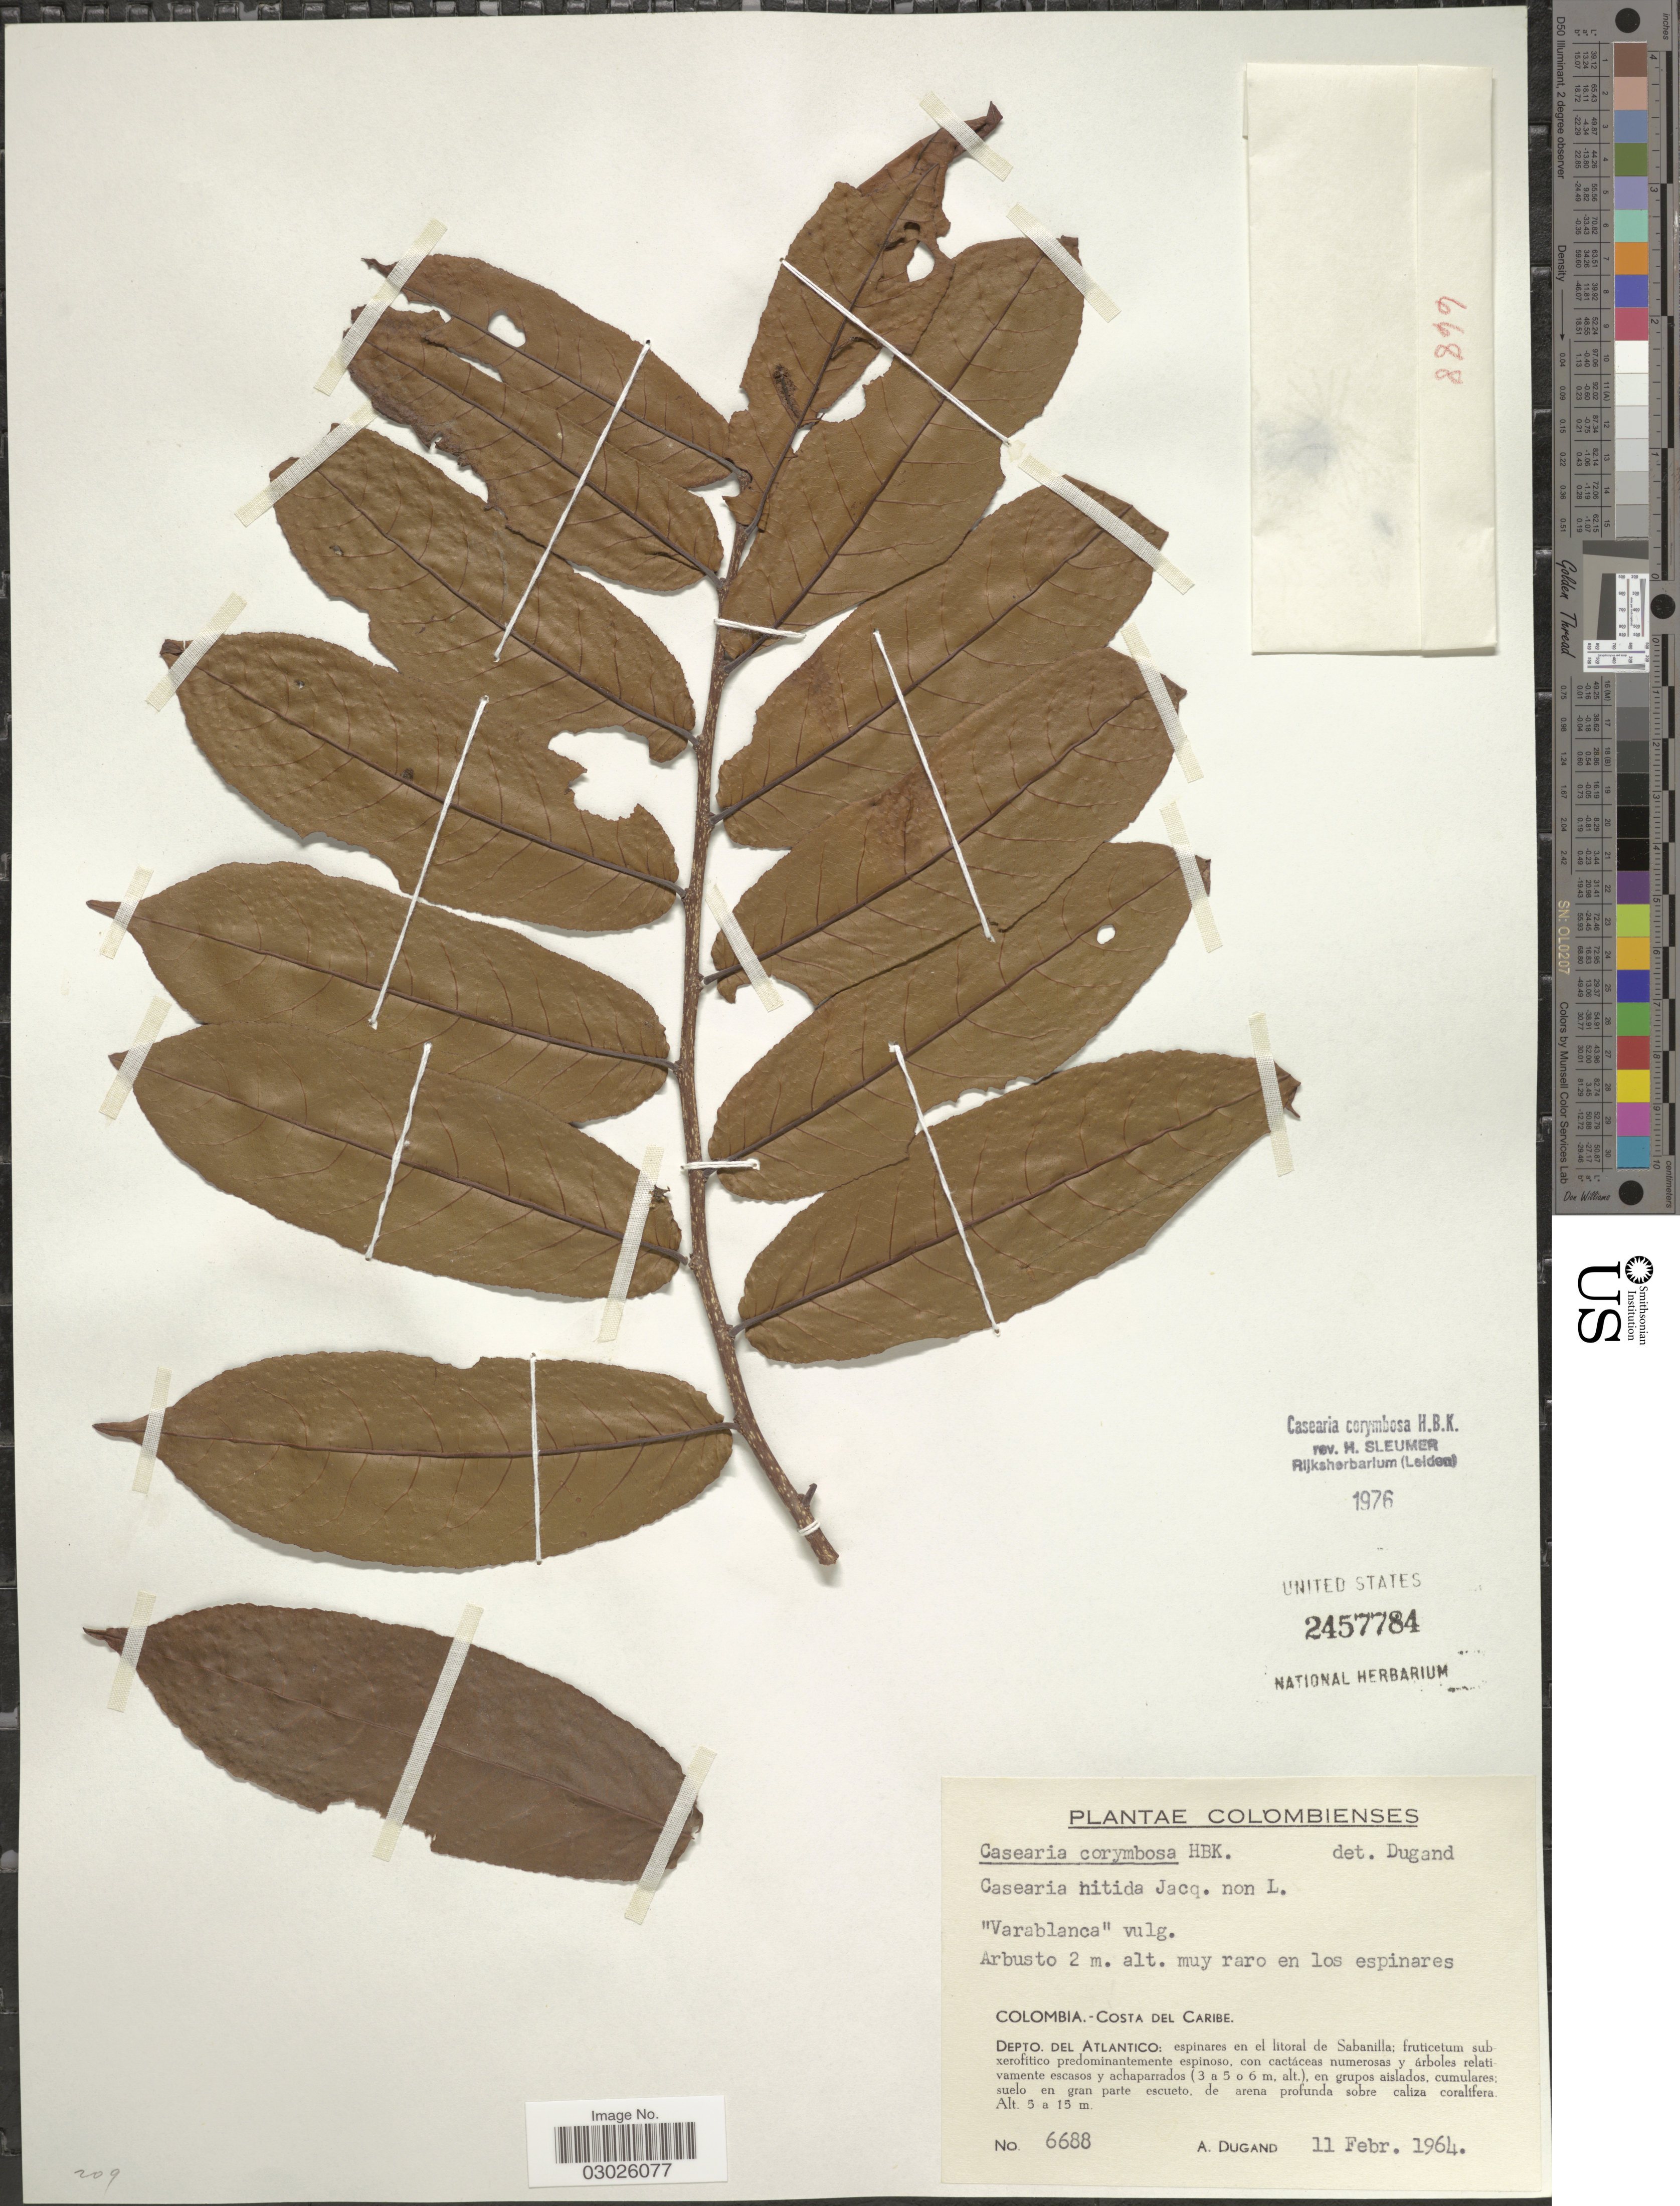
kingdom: Plantae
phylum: Tracheophyta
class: Magnoliopsida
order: Malpighiales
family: Salicaceae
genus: Casearia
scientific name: Casearia corymbosa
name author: Kunth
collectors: A. Dugand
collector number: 6688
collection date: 1964-02-11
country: Colombia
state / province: Atlántico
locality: Depto. del Atlantico: espinares en el litoral de Sabanilla, Costa del Caribe.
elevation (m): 5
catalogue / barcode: US 2457784